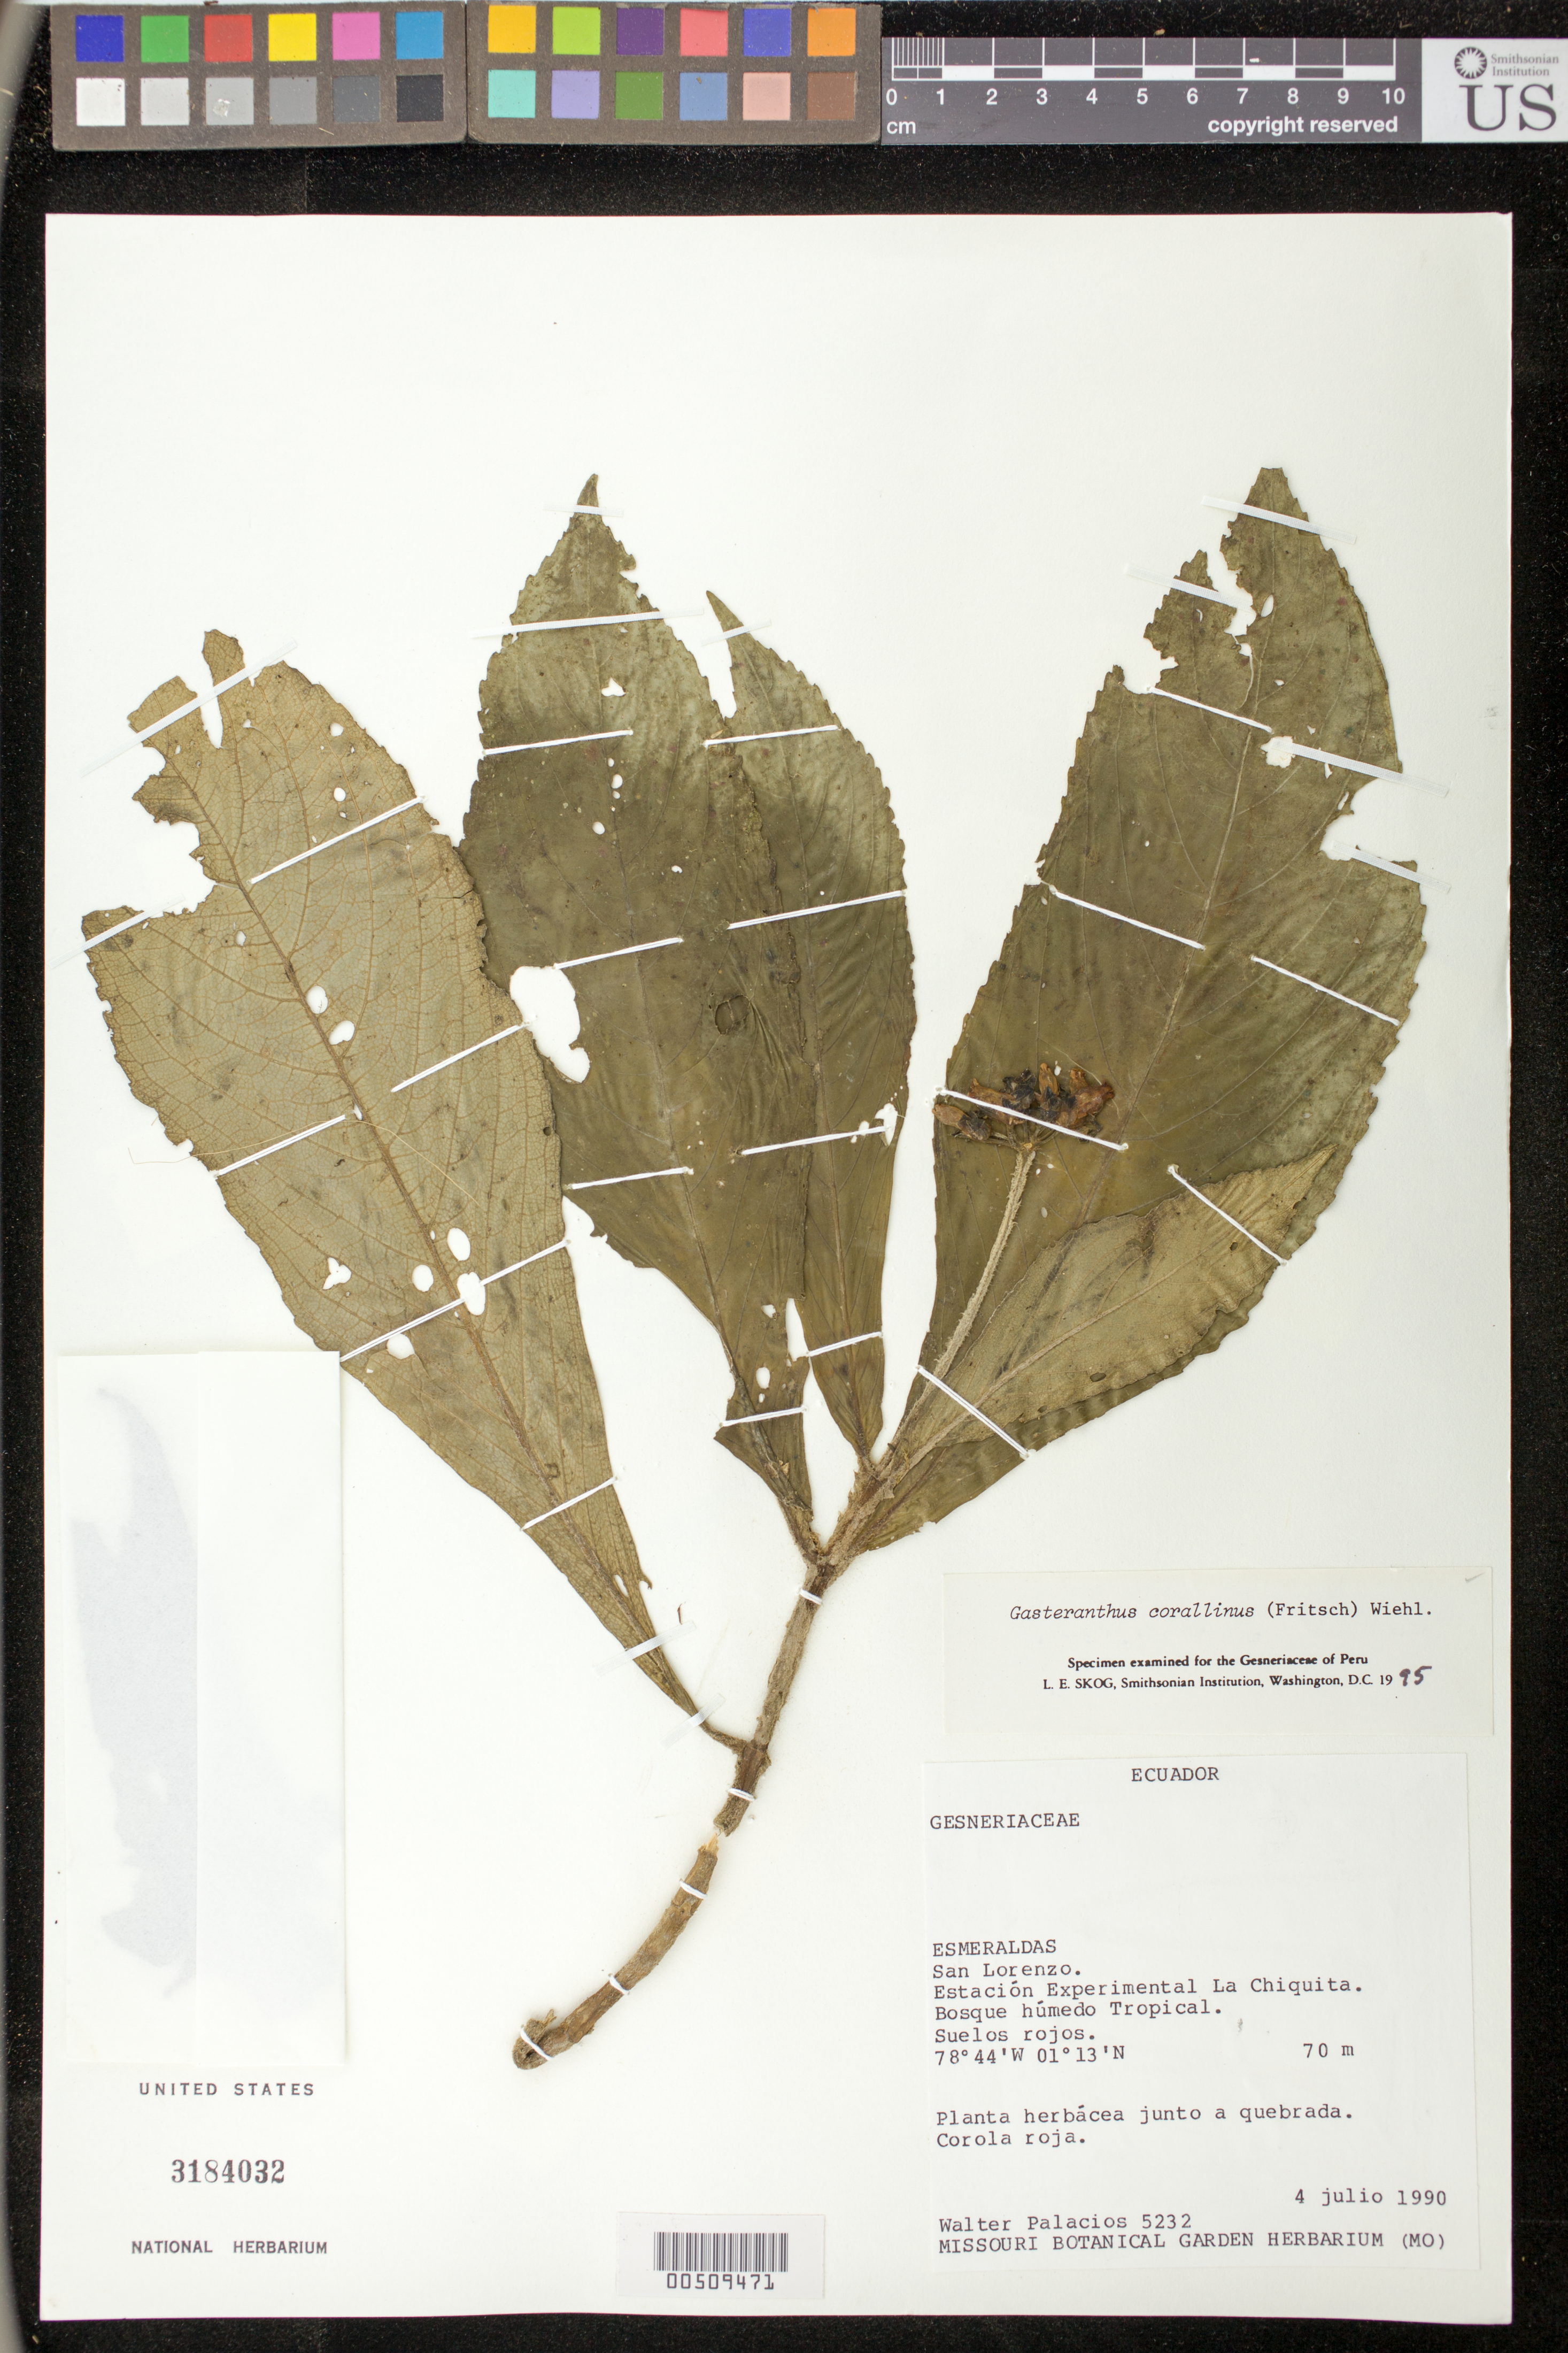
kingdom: Plantae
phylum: Tracheophyta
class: Magnoliopsida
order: Lamiales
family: Gesneriaceae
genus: Gasteranthus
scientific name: Gasteranthus corallinus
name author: (Fritsch) Wiehler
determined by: Skog, Laurence E.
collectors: W. Palacios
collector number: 5232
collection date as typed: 04 Jul 1990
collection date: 1990-07-04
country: Ecuador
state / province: Esmeraldas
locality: San Lorenzo, Estación Experimental La Chiquita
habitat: Bosque húmedo tropical; junto a quebrada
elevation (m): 70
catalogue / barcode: US 3184032